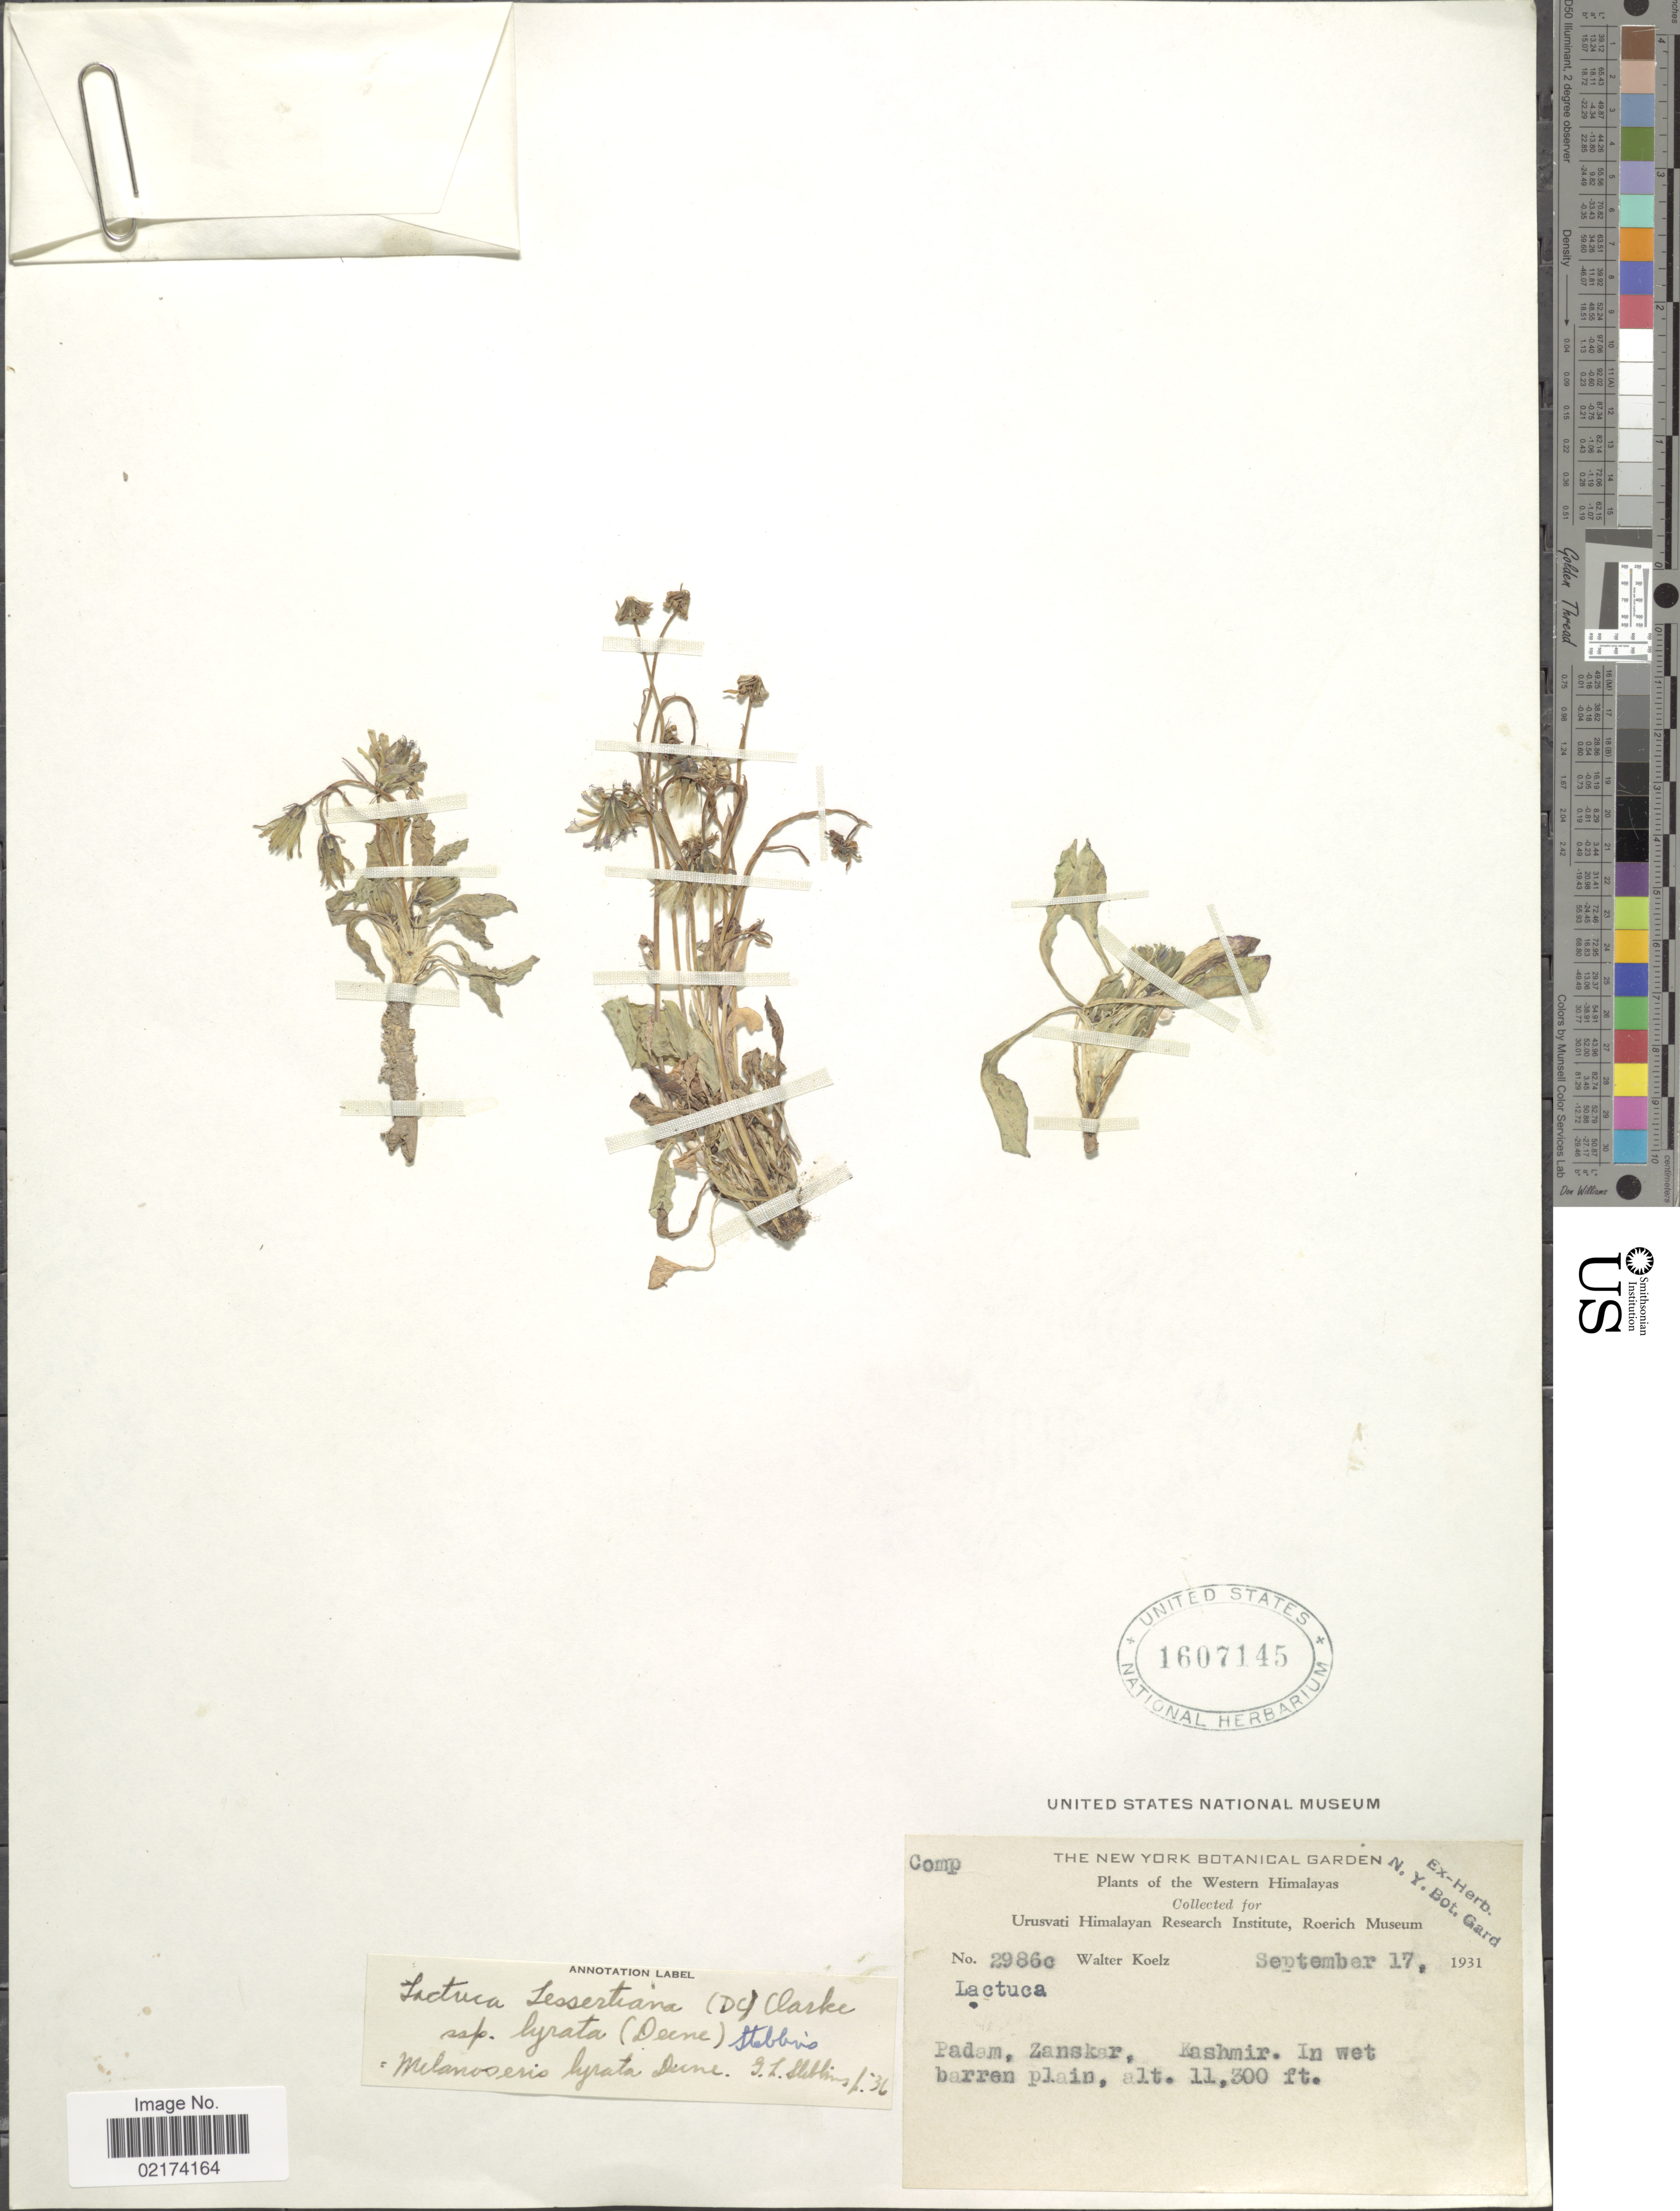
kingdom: Plantae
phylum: Tracheophyta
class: Magnoliopsida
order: Asterales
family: Asteraceae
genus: Lactuca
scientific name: Lactuca lessertiana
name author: (DC.) C.B. Clarke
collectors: W. N. Koelz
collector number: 2986c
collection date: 1931-09-17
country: India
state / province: Jammu and Kashmir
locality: Western Himalayas, Padam, Zanskar, Kashmir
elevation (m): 3444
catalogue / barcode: US 1607145